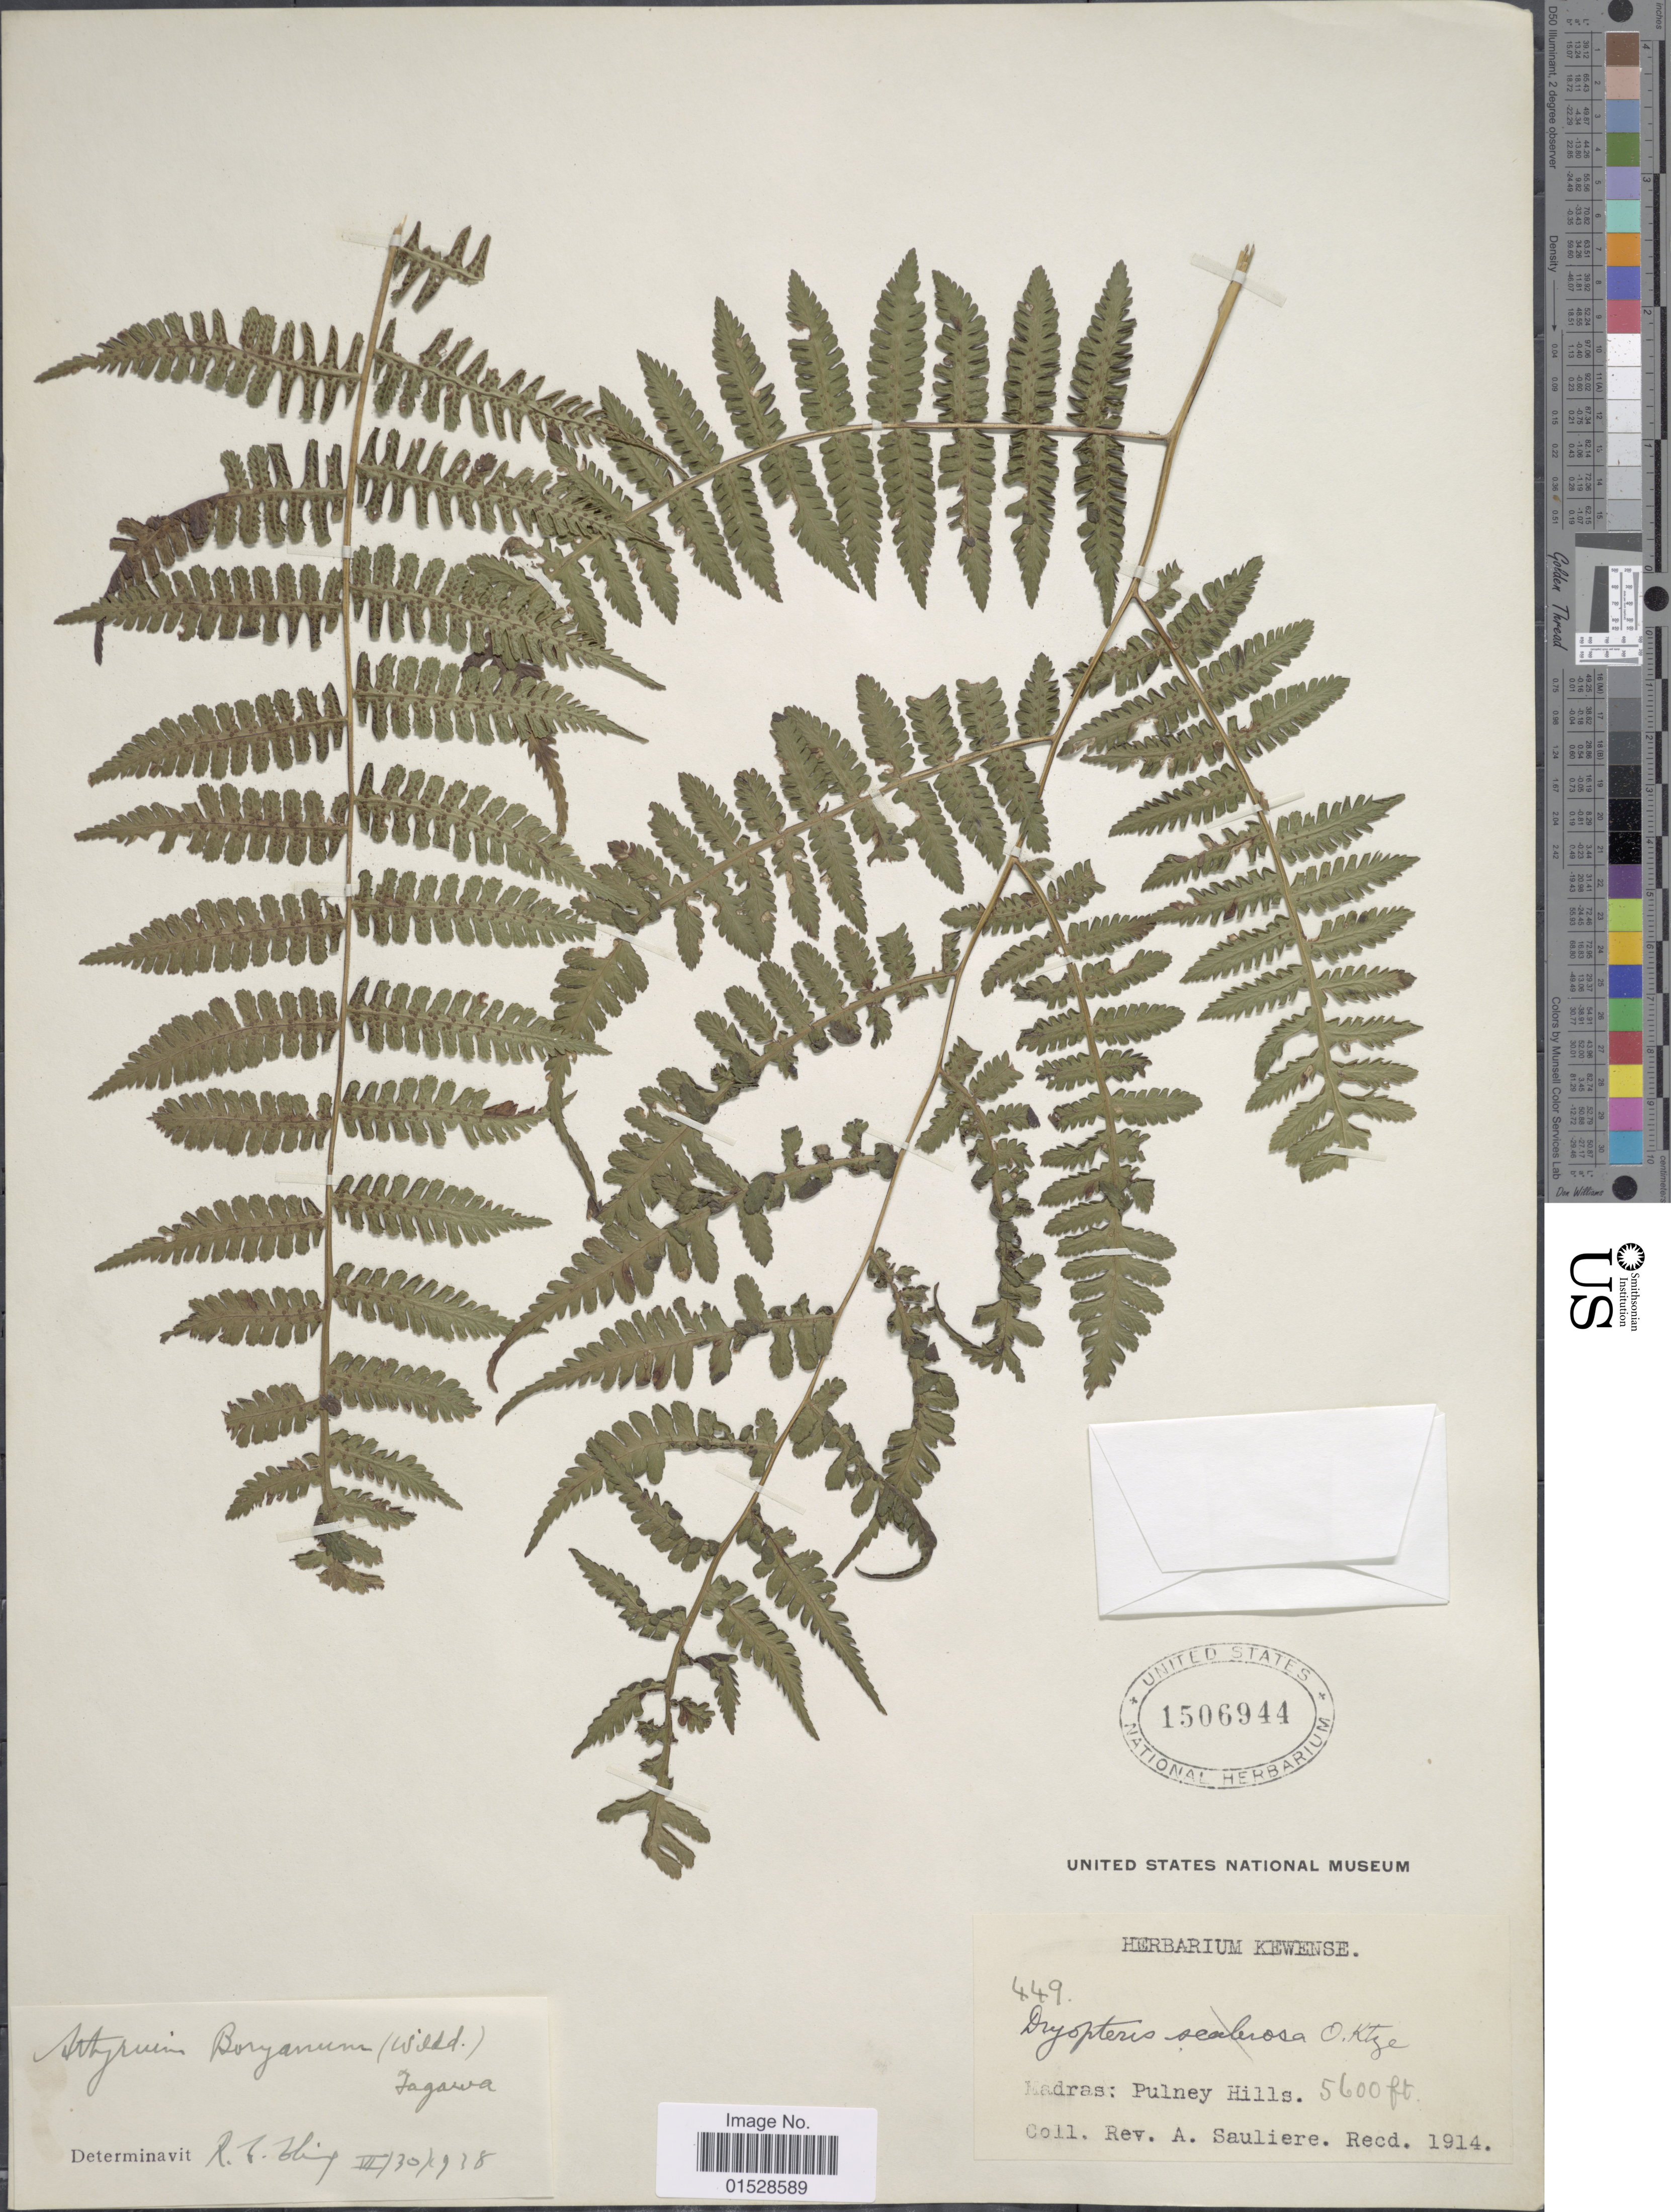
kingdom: Plantae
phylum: Tracheophyta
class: Polypodiopsida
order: Polypodiales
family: Athyriaceae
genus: Deparia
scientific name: Deparia boryana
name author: (Willd.) M. Kato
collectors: A. Sauliere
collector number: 449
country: India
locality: Madras: Pulney Hills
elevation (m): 1707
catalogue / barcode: US 1506944